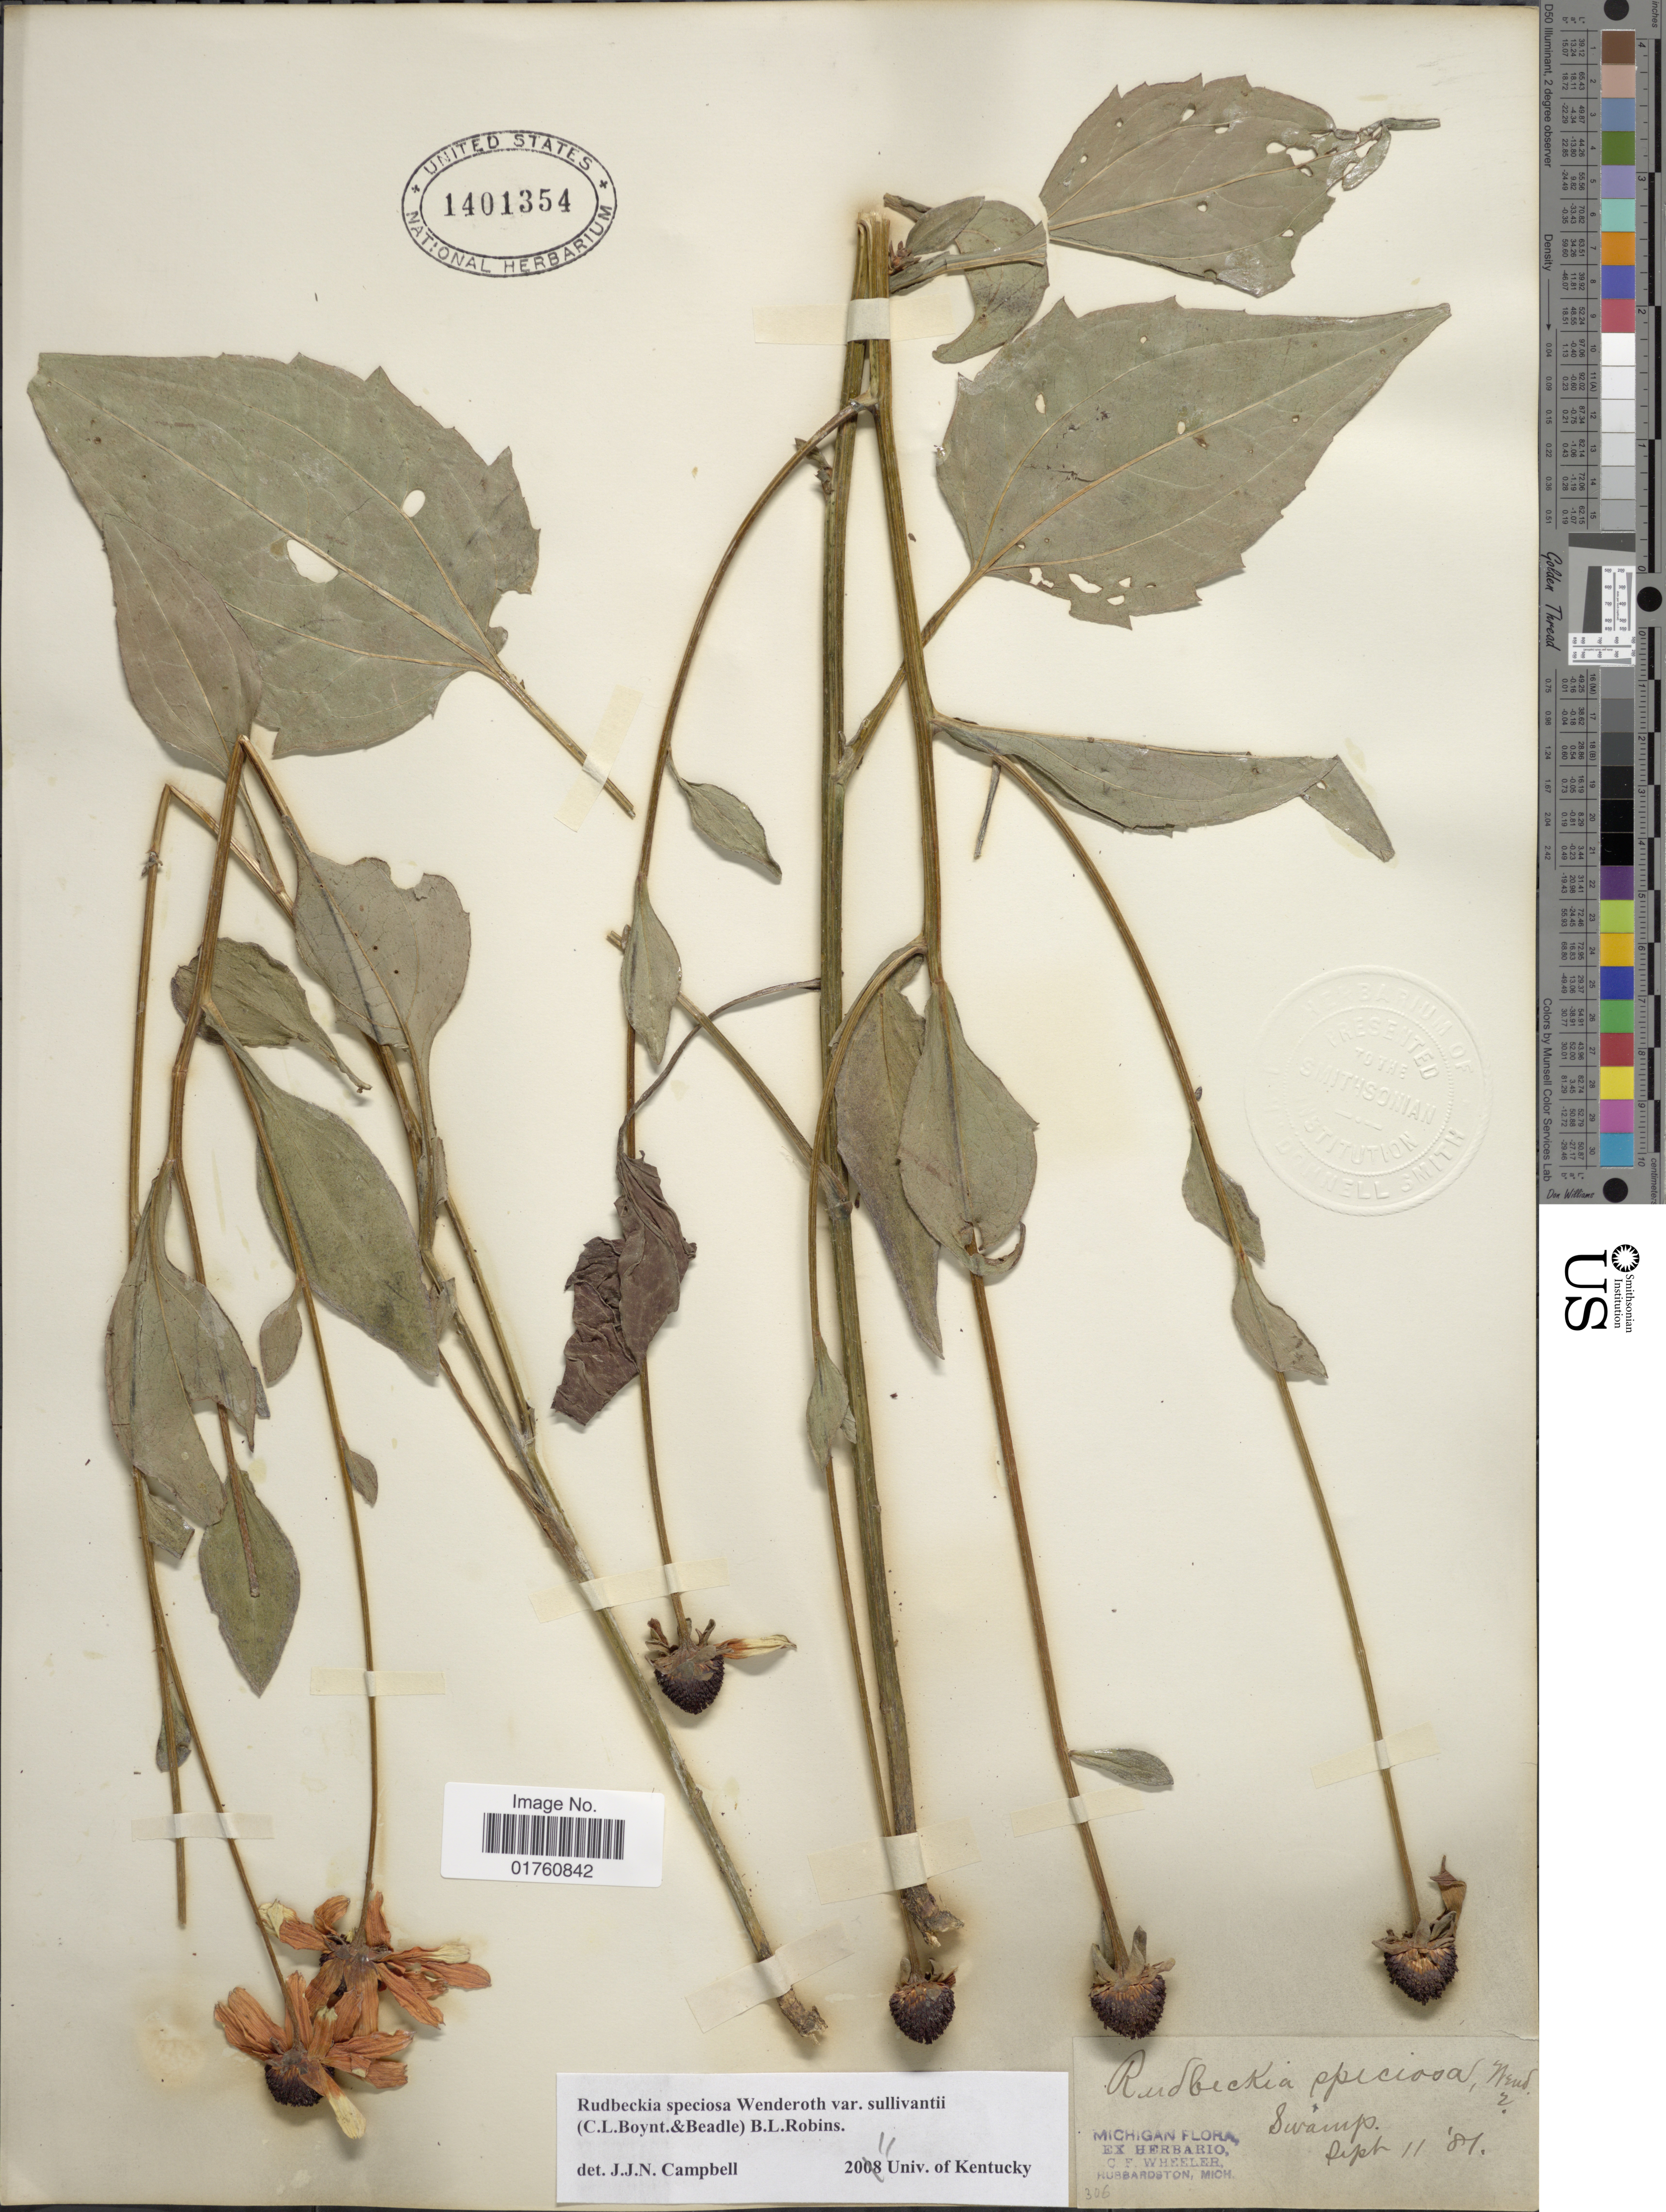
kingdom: Plantae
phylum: Tracheophyta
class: Magnoliopsida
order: Asterales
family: Asteraceae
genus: Rudbeckia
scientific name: Rudbeckia fulgida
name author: Aiton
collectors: ex herb. Wheeler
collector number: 306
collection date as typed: Transcribed d/m/y: 11/9/81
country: United States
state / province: Michigan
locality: Swamp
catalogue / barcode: US 1401354